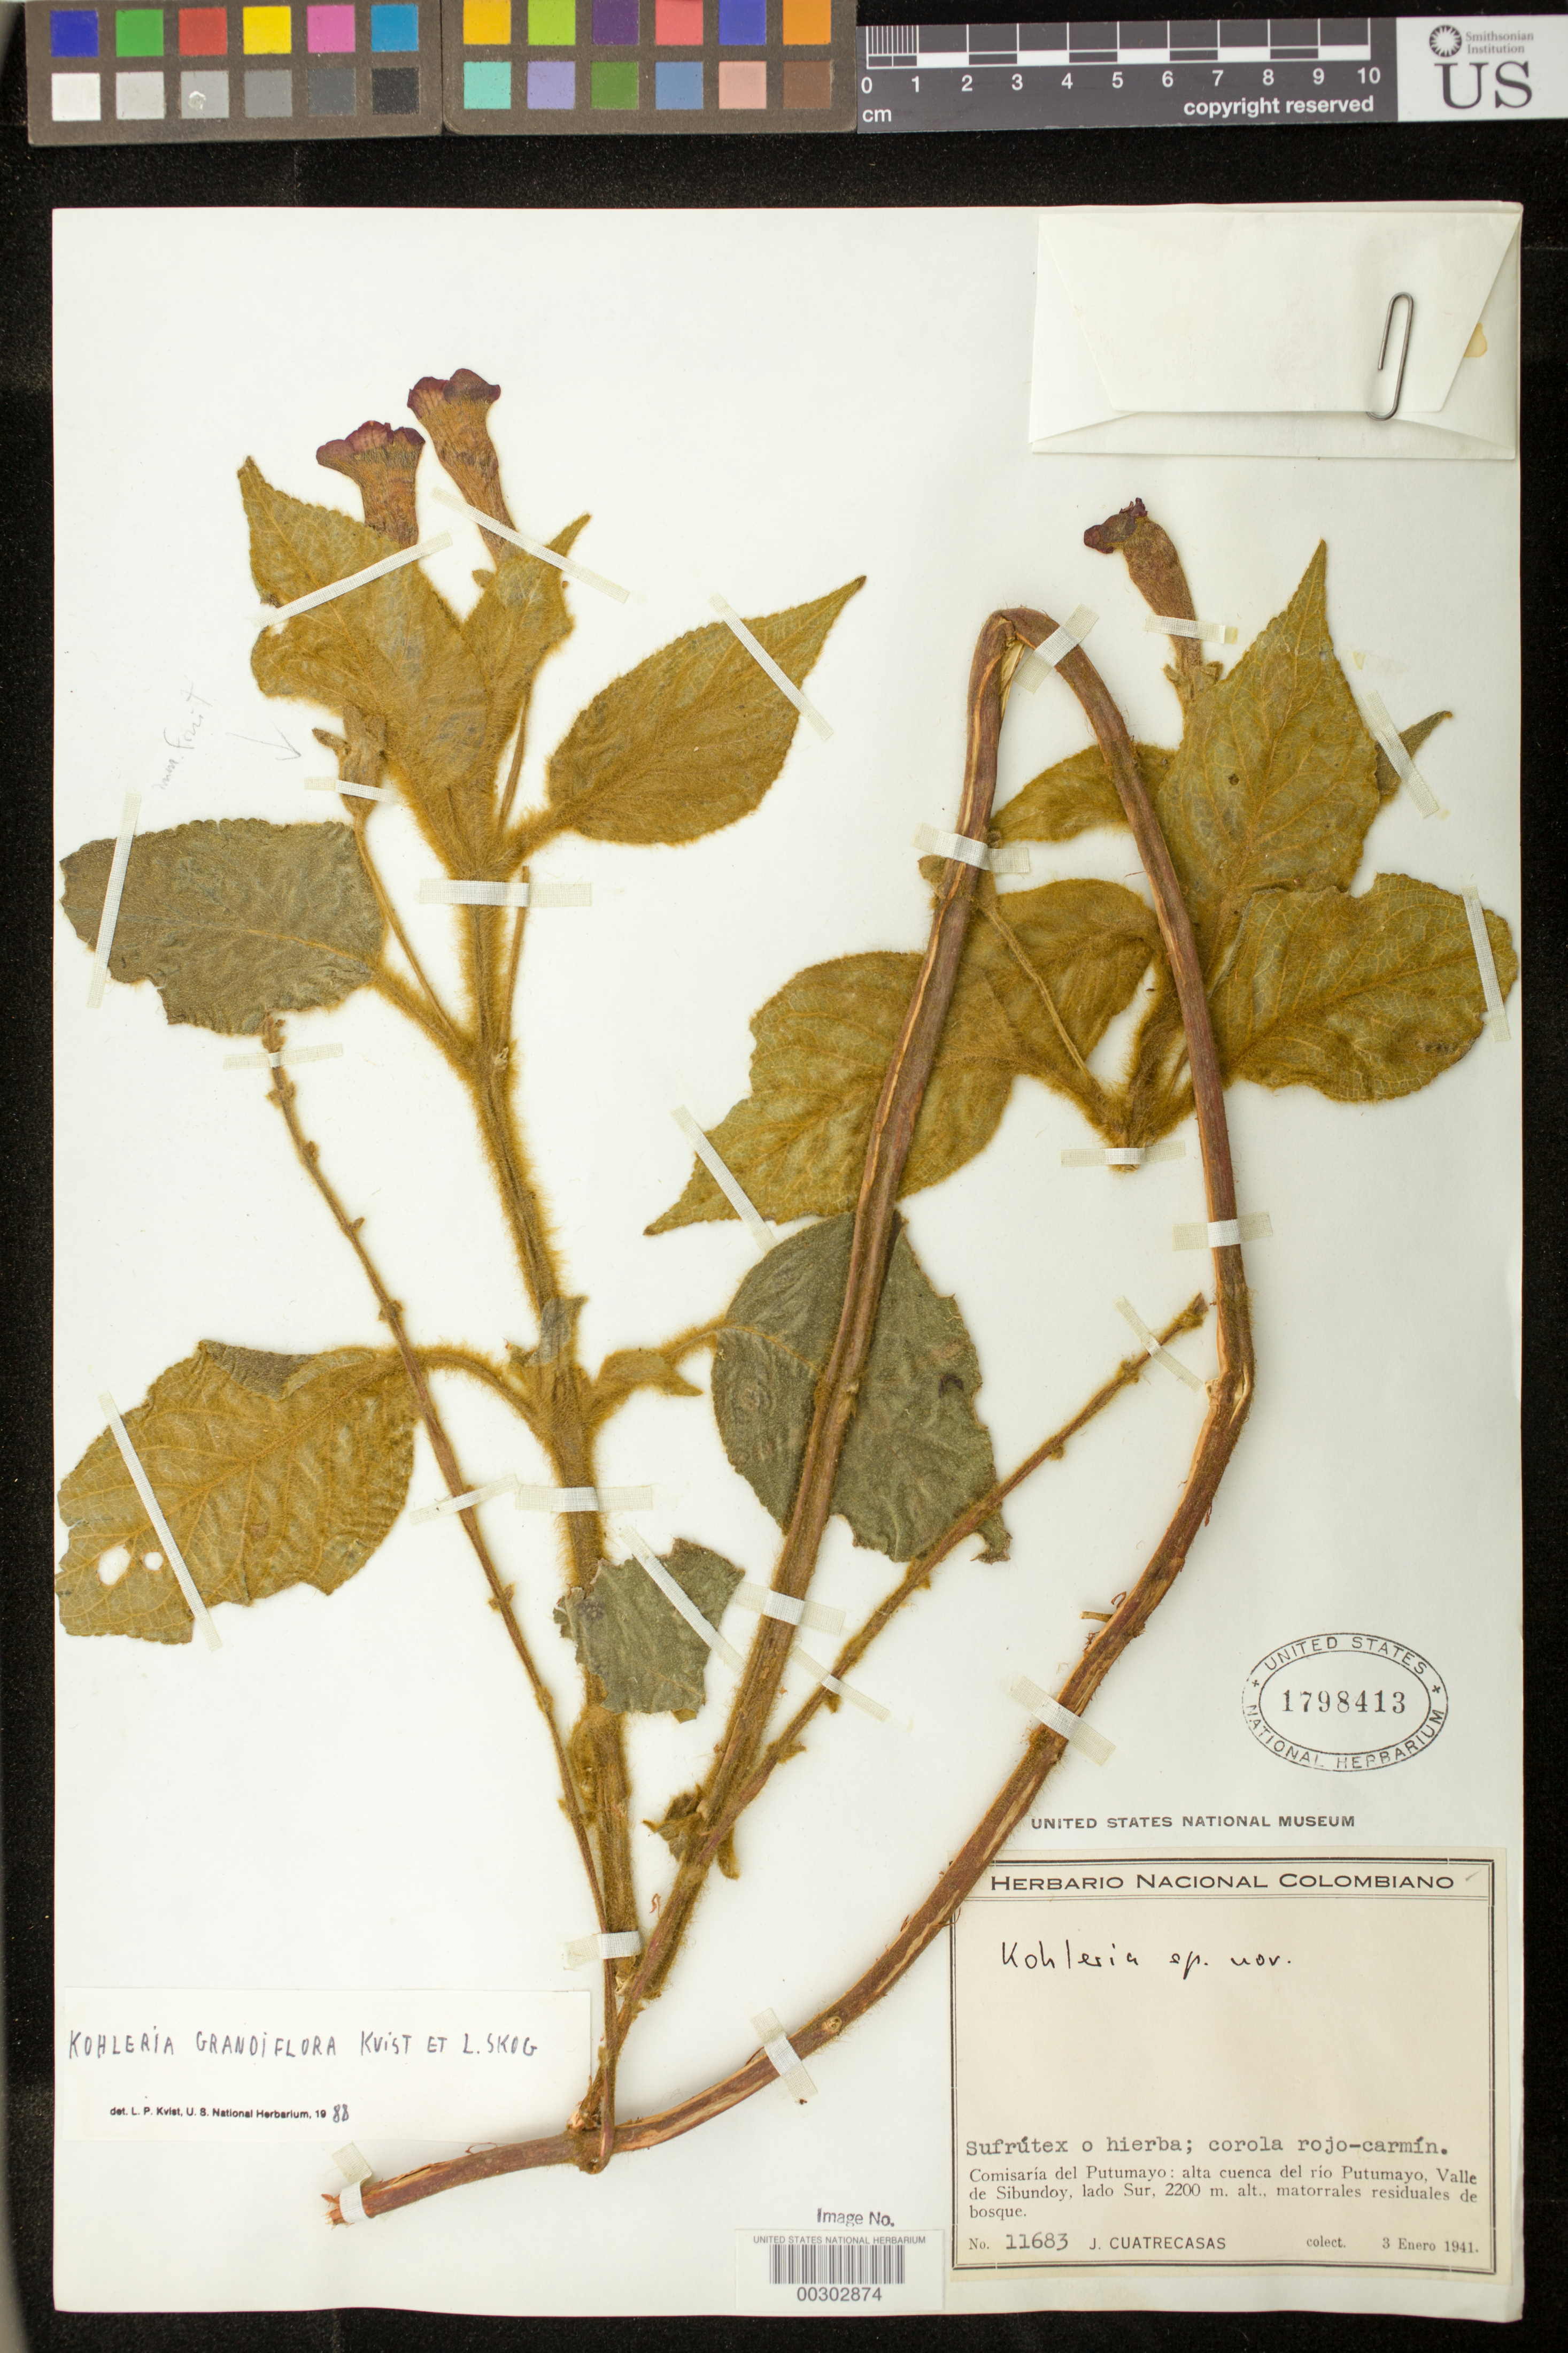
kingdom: Plantae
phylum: Tracheophyta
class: Magnoliopsida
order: Lamiales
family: Gesneriaceae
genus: Kohleria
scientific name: Kohleria grandiflora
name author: L.P. Kvist & L.E. Skog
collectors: J. Cuatrecasas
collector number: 11683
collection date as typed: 03 Jan 1941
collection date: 1941-01-03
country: Colombia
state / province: Putumayo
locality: Basin of Rio Putumayo, Valle de Sibundoy, south side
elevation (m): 2200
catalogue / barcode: US 1798413